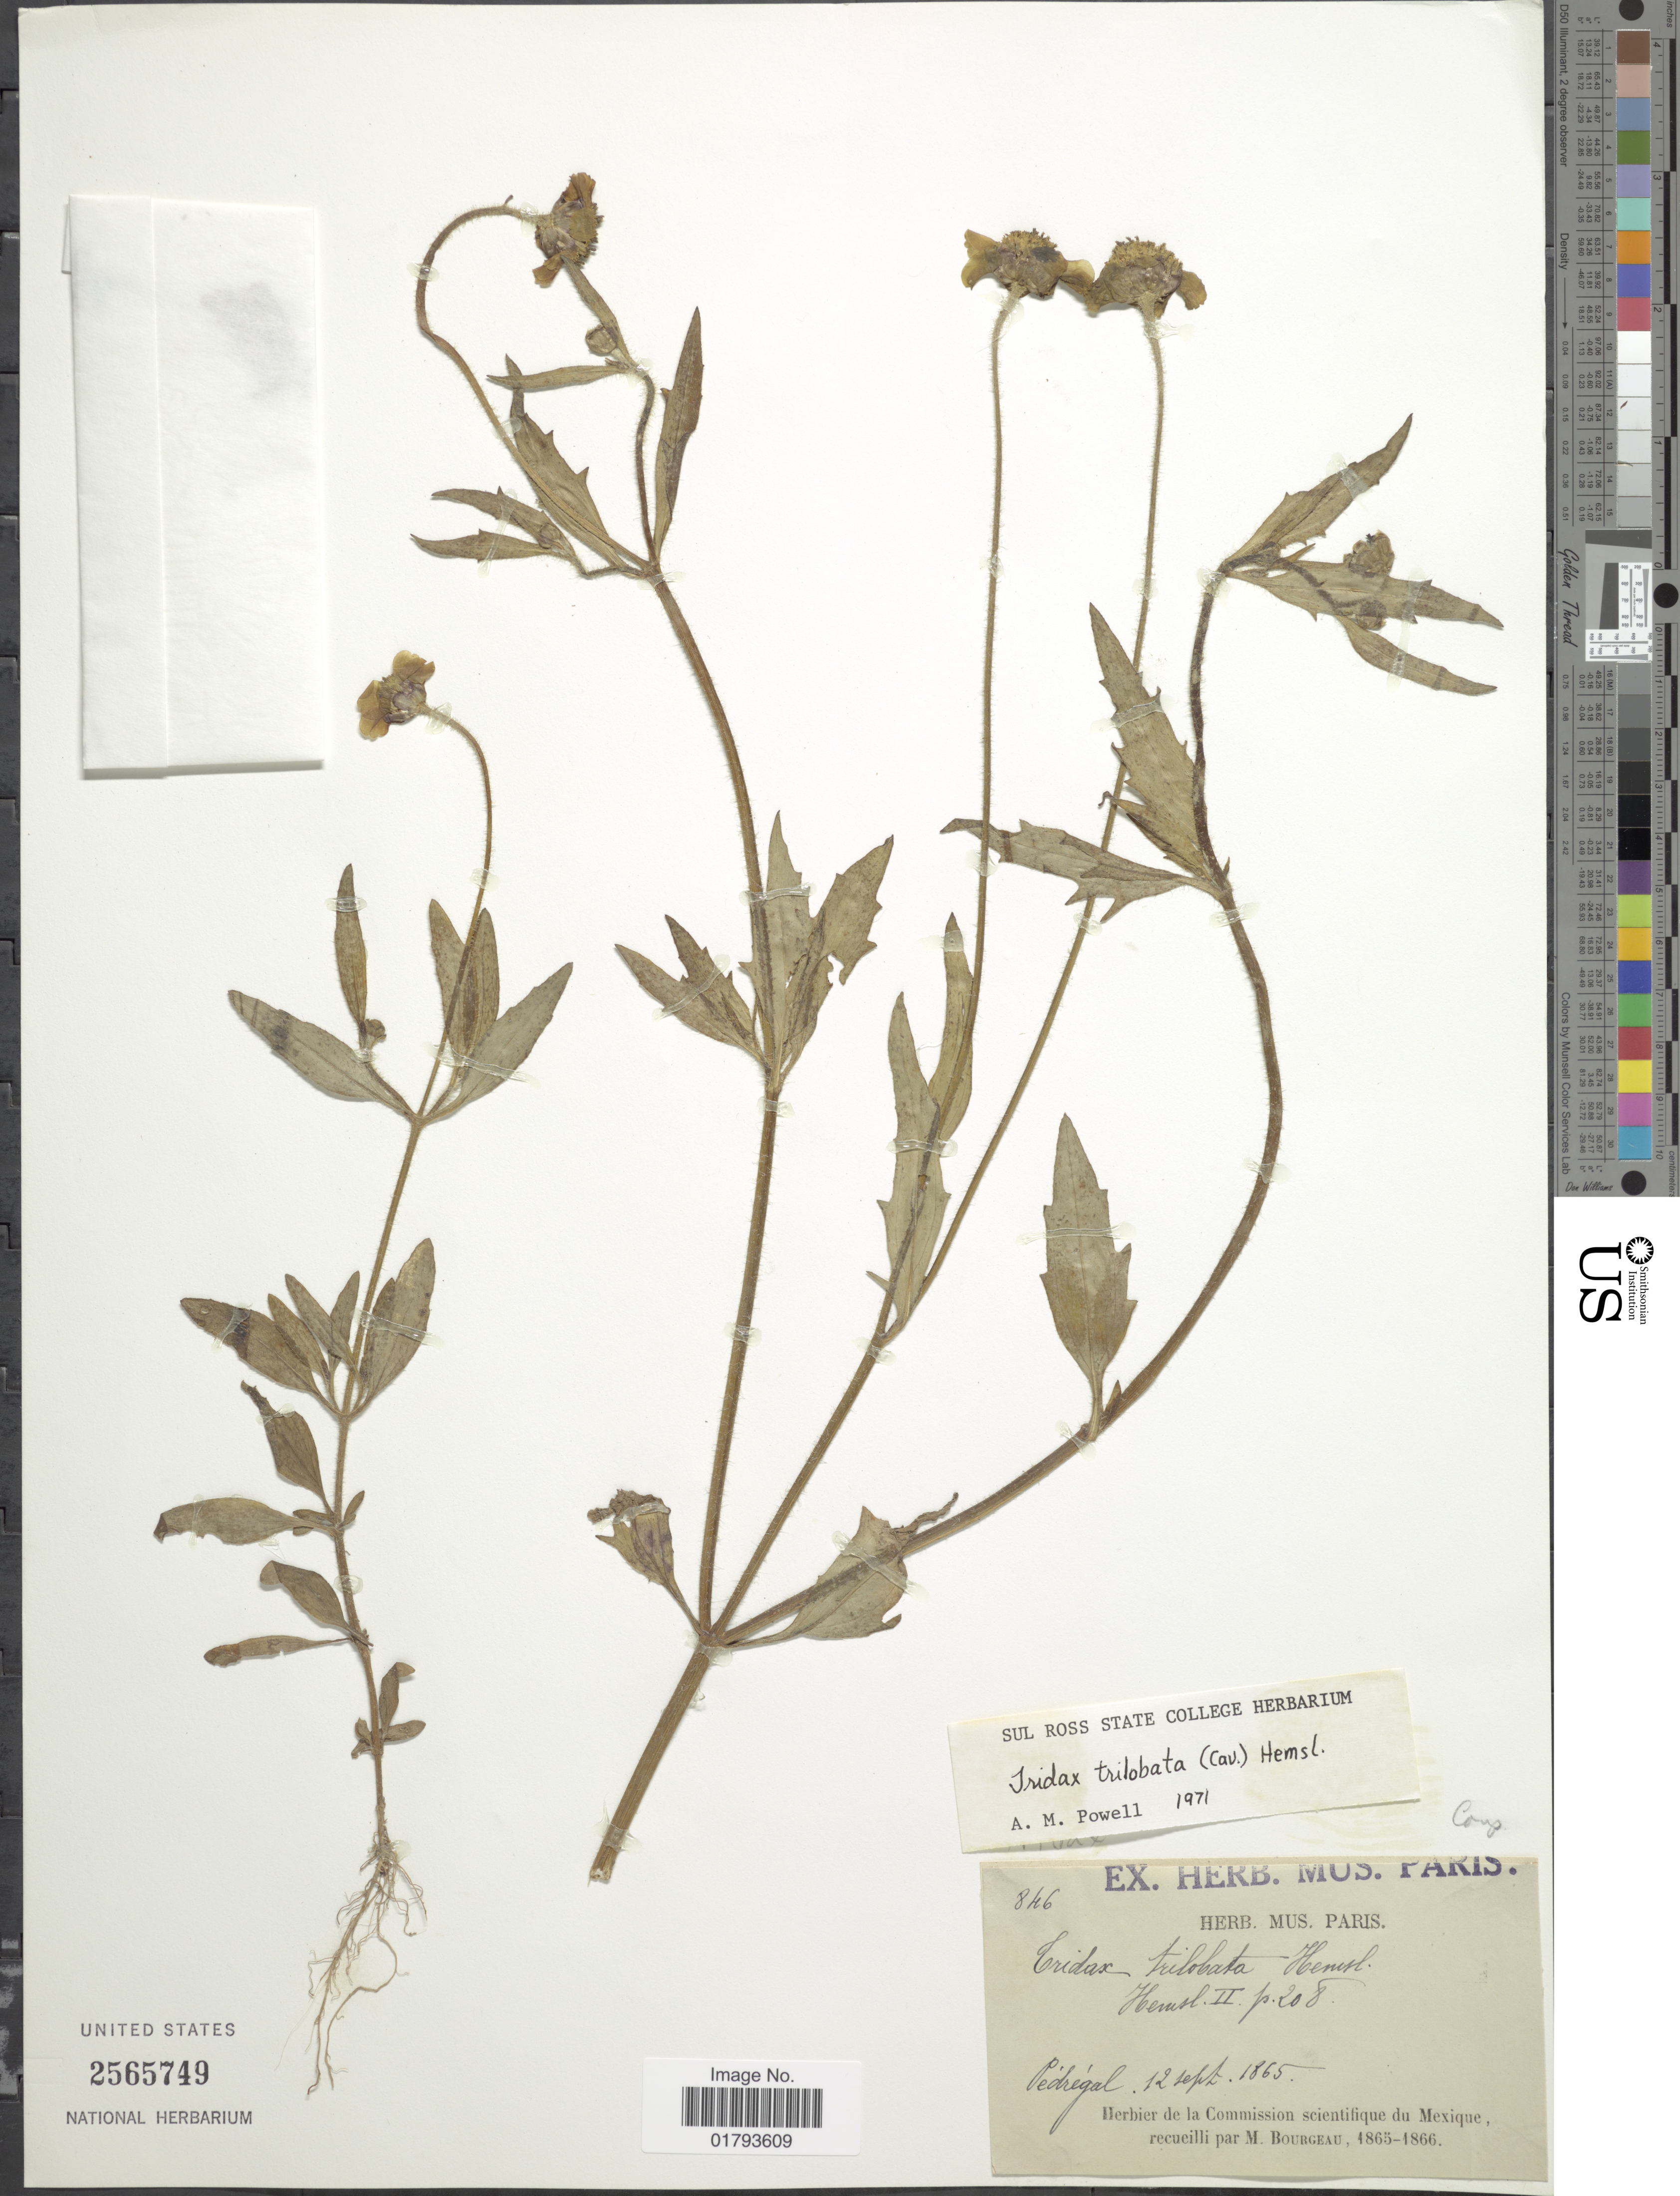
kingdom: Plantae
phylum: Tracheophyta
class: Magnoliopsida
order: Asterales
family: Asteraceae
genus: Tridax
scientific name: Tridax trilobata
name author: (Cav.) Hemsl.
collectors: Bourgeau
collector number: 846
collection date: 1865-09-12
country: Mexico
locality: Pedregal.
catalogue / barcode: US 2565749